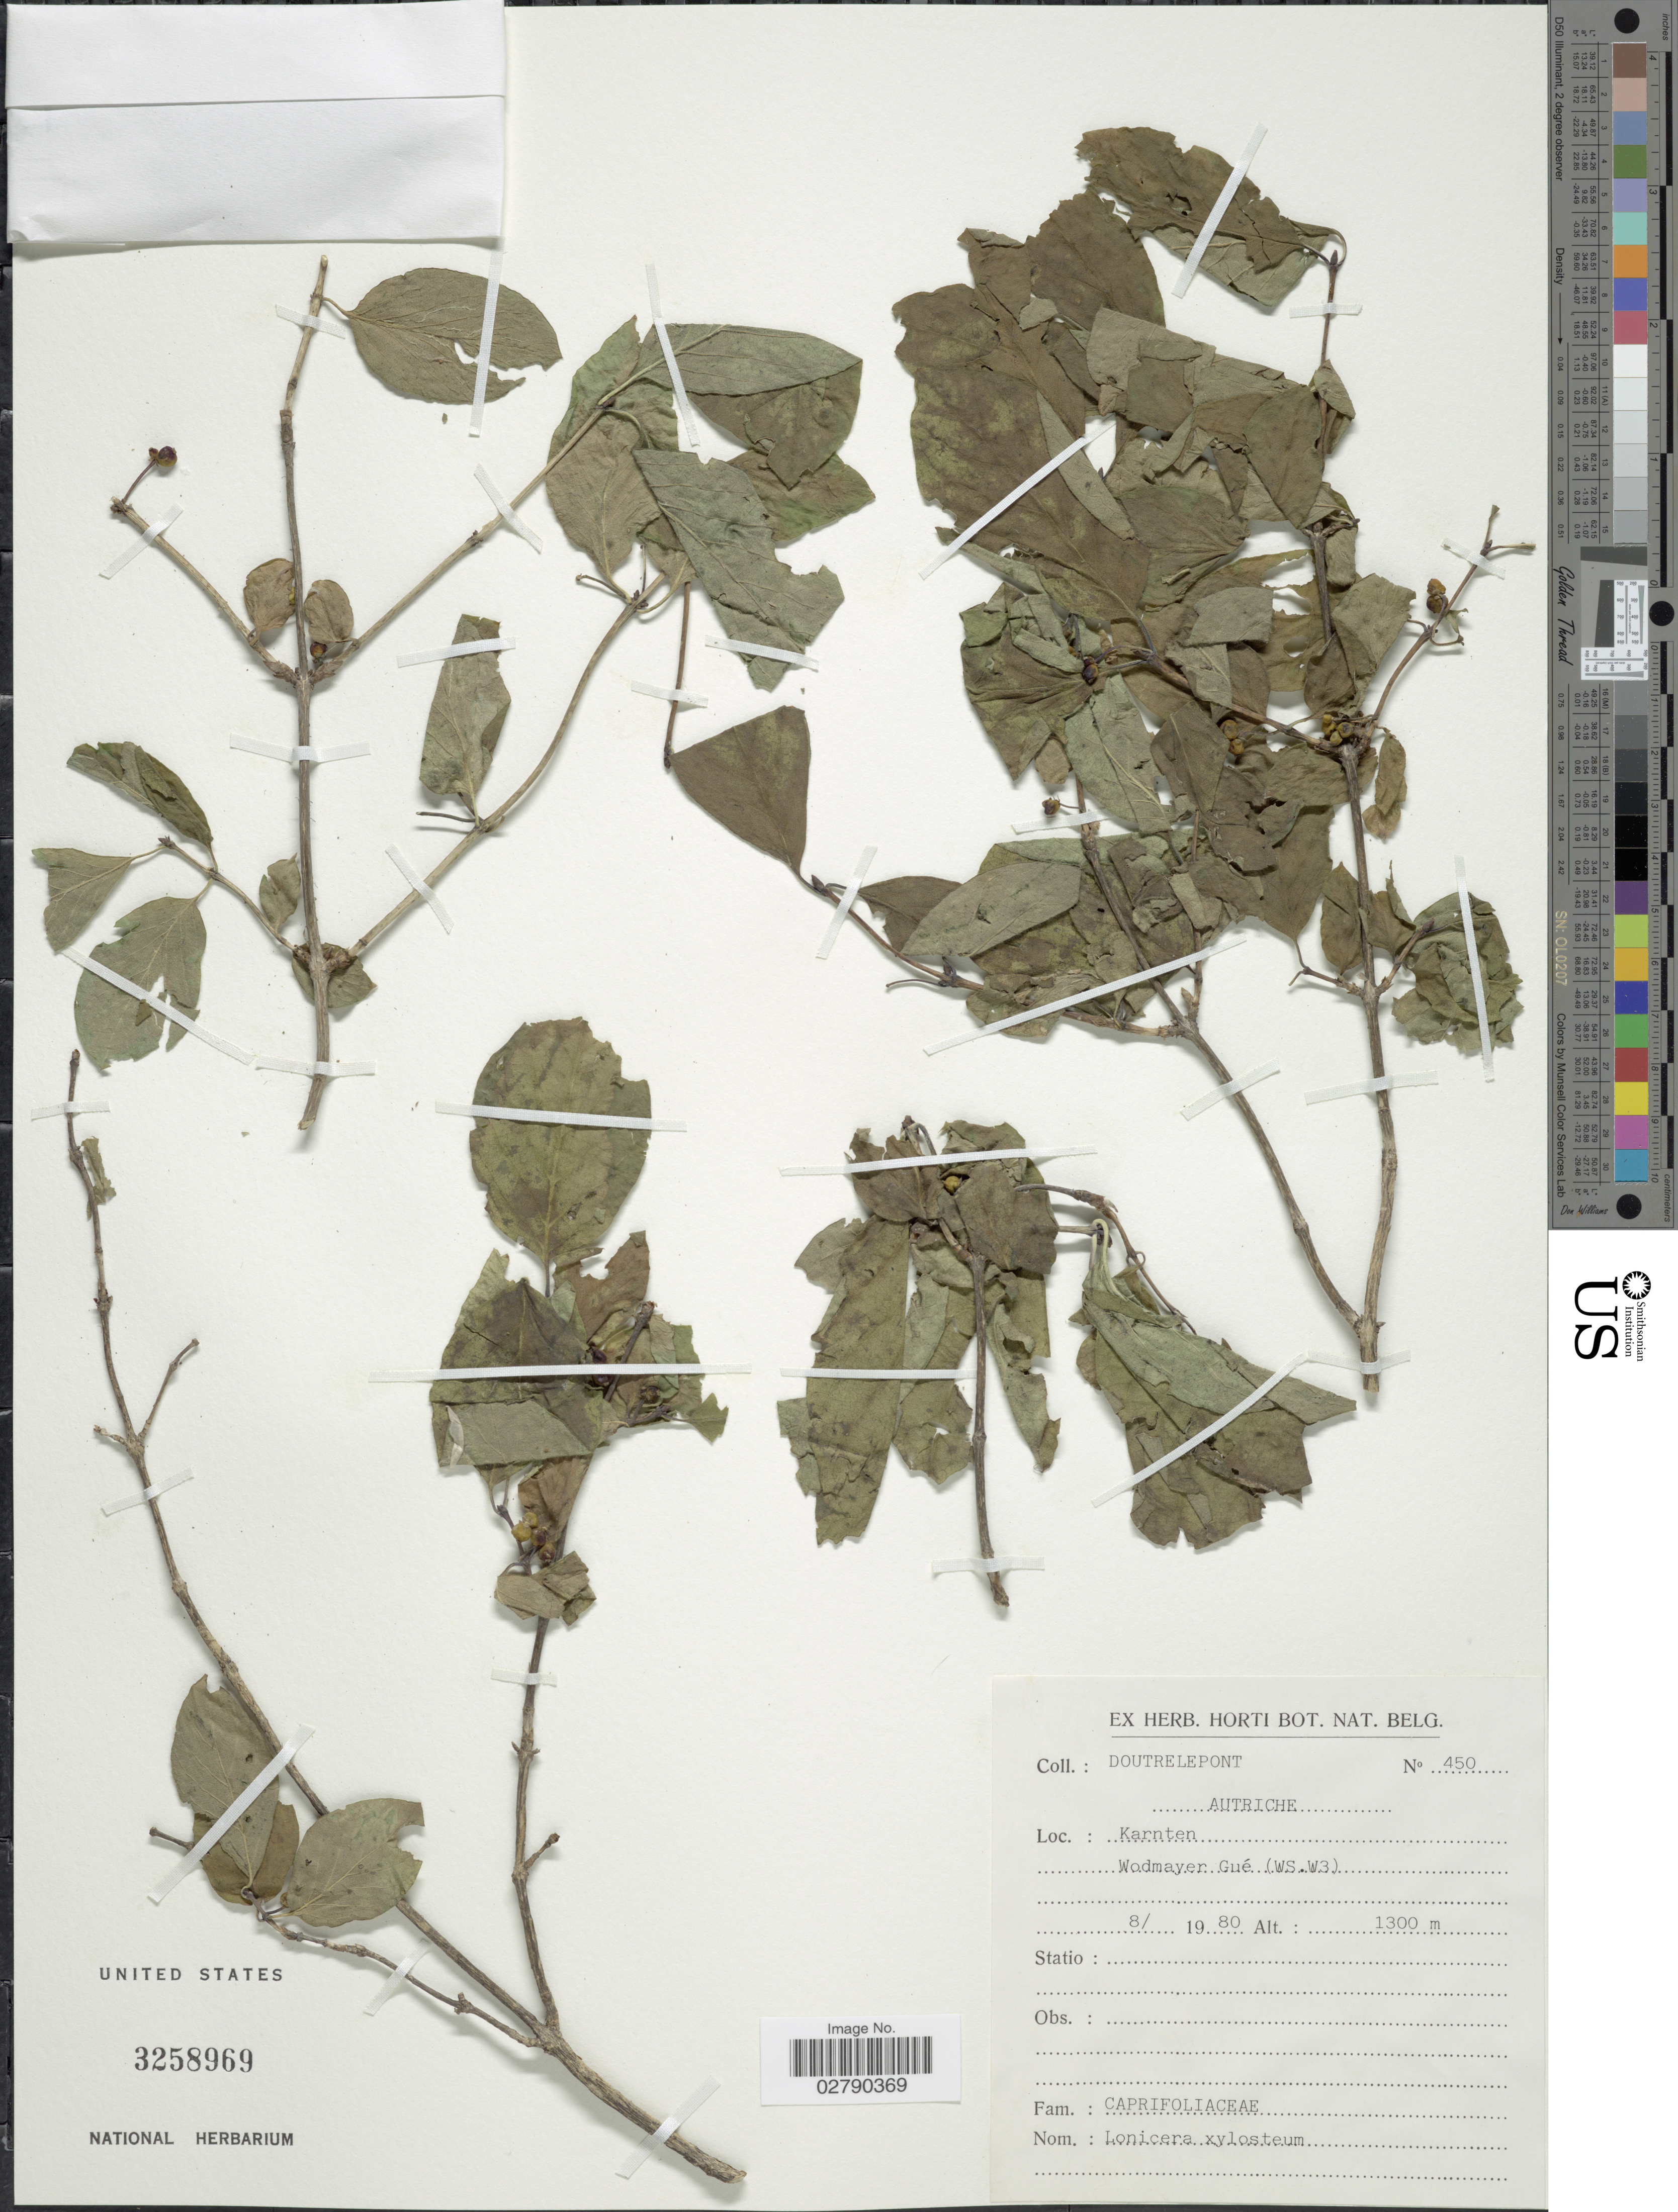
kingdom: Plantae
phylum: Tracheophyta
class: Magnoliopsida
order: Dipsacales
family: Caprifoliaceae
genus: Lonicera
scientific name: Lonicera xylosteum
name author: L.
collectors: Doutrelepont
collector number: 450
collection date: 1980-08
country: Austria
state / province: Karnten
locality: Autriche. Wodmayer Gué (WS.W3).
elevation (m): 1300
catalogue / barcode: US 3258969